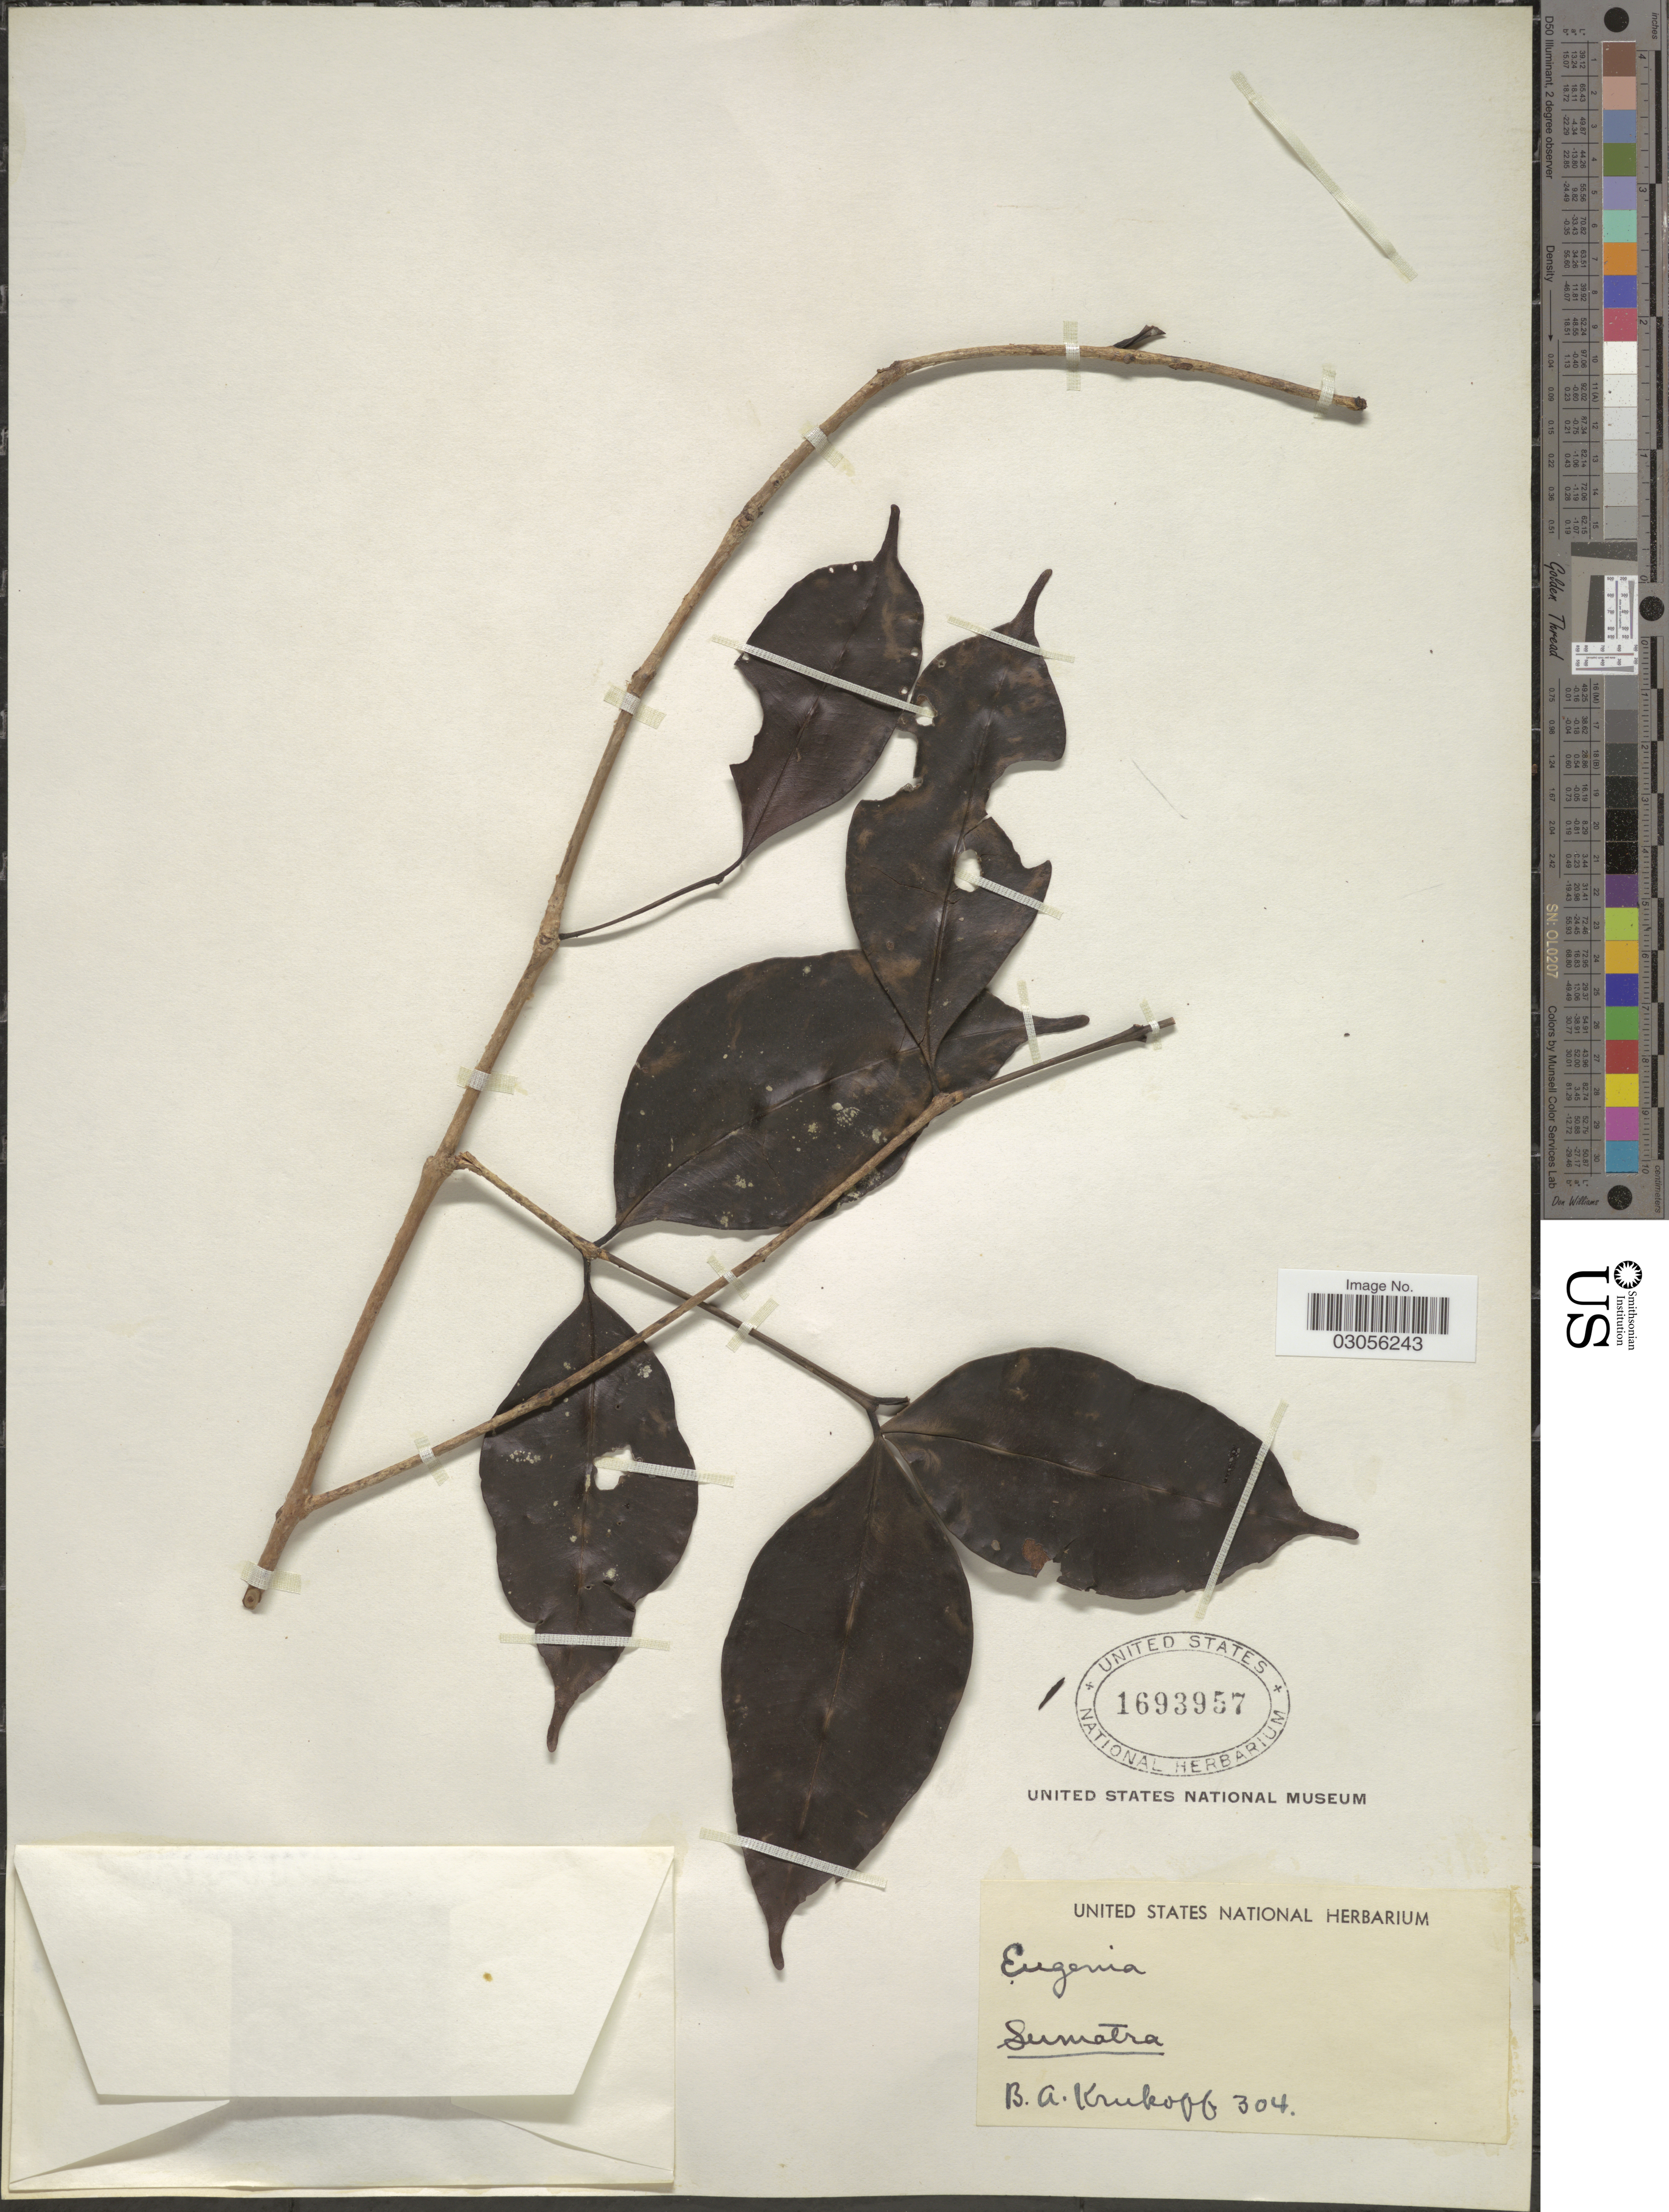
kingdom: Plantae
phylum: Tracheophyta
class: Magnoliopsida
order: Myrtales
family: Myrtaceae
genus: Syzygium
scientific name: Syzygium sp.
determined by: Strong, M. T., (US), Smithsonian Institution - National Museum of Natural History (UNITED STATES)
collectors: B. A. Krukoff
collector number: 304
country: Indonesia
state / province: Sumatra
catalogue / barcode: US 1693957